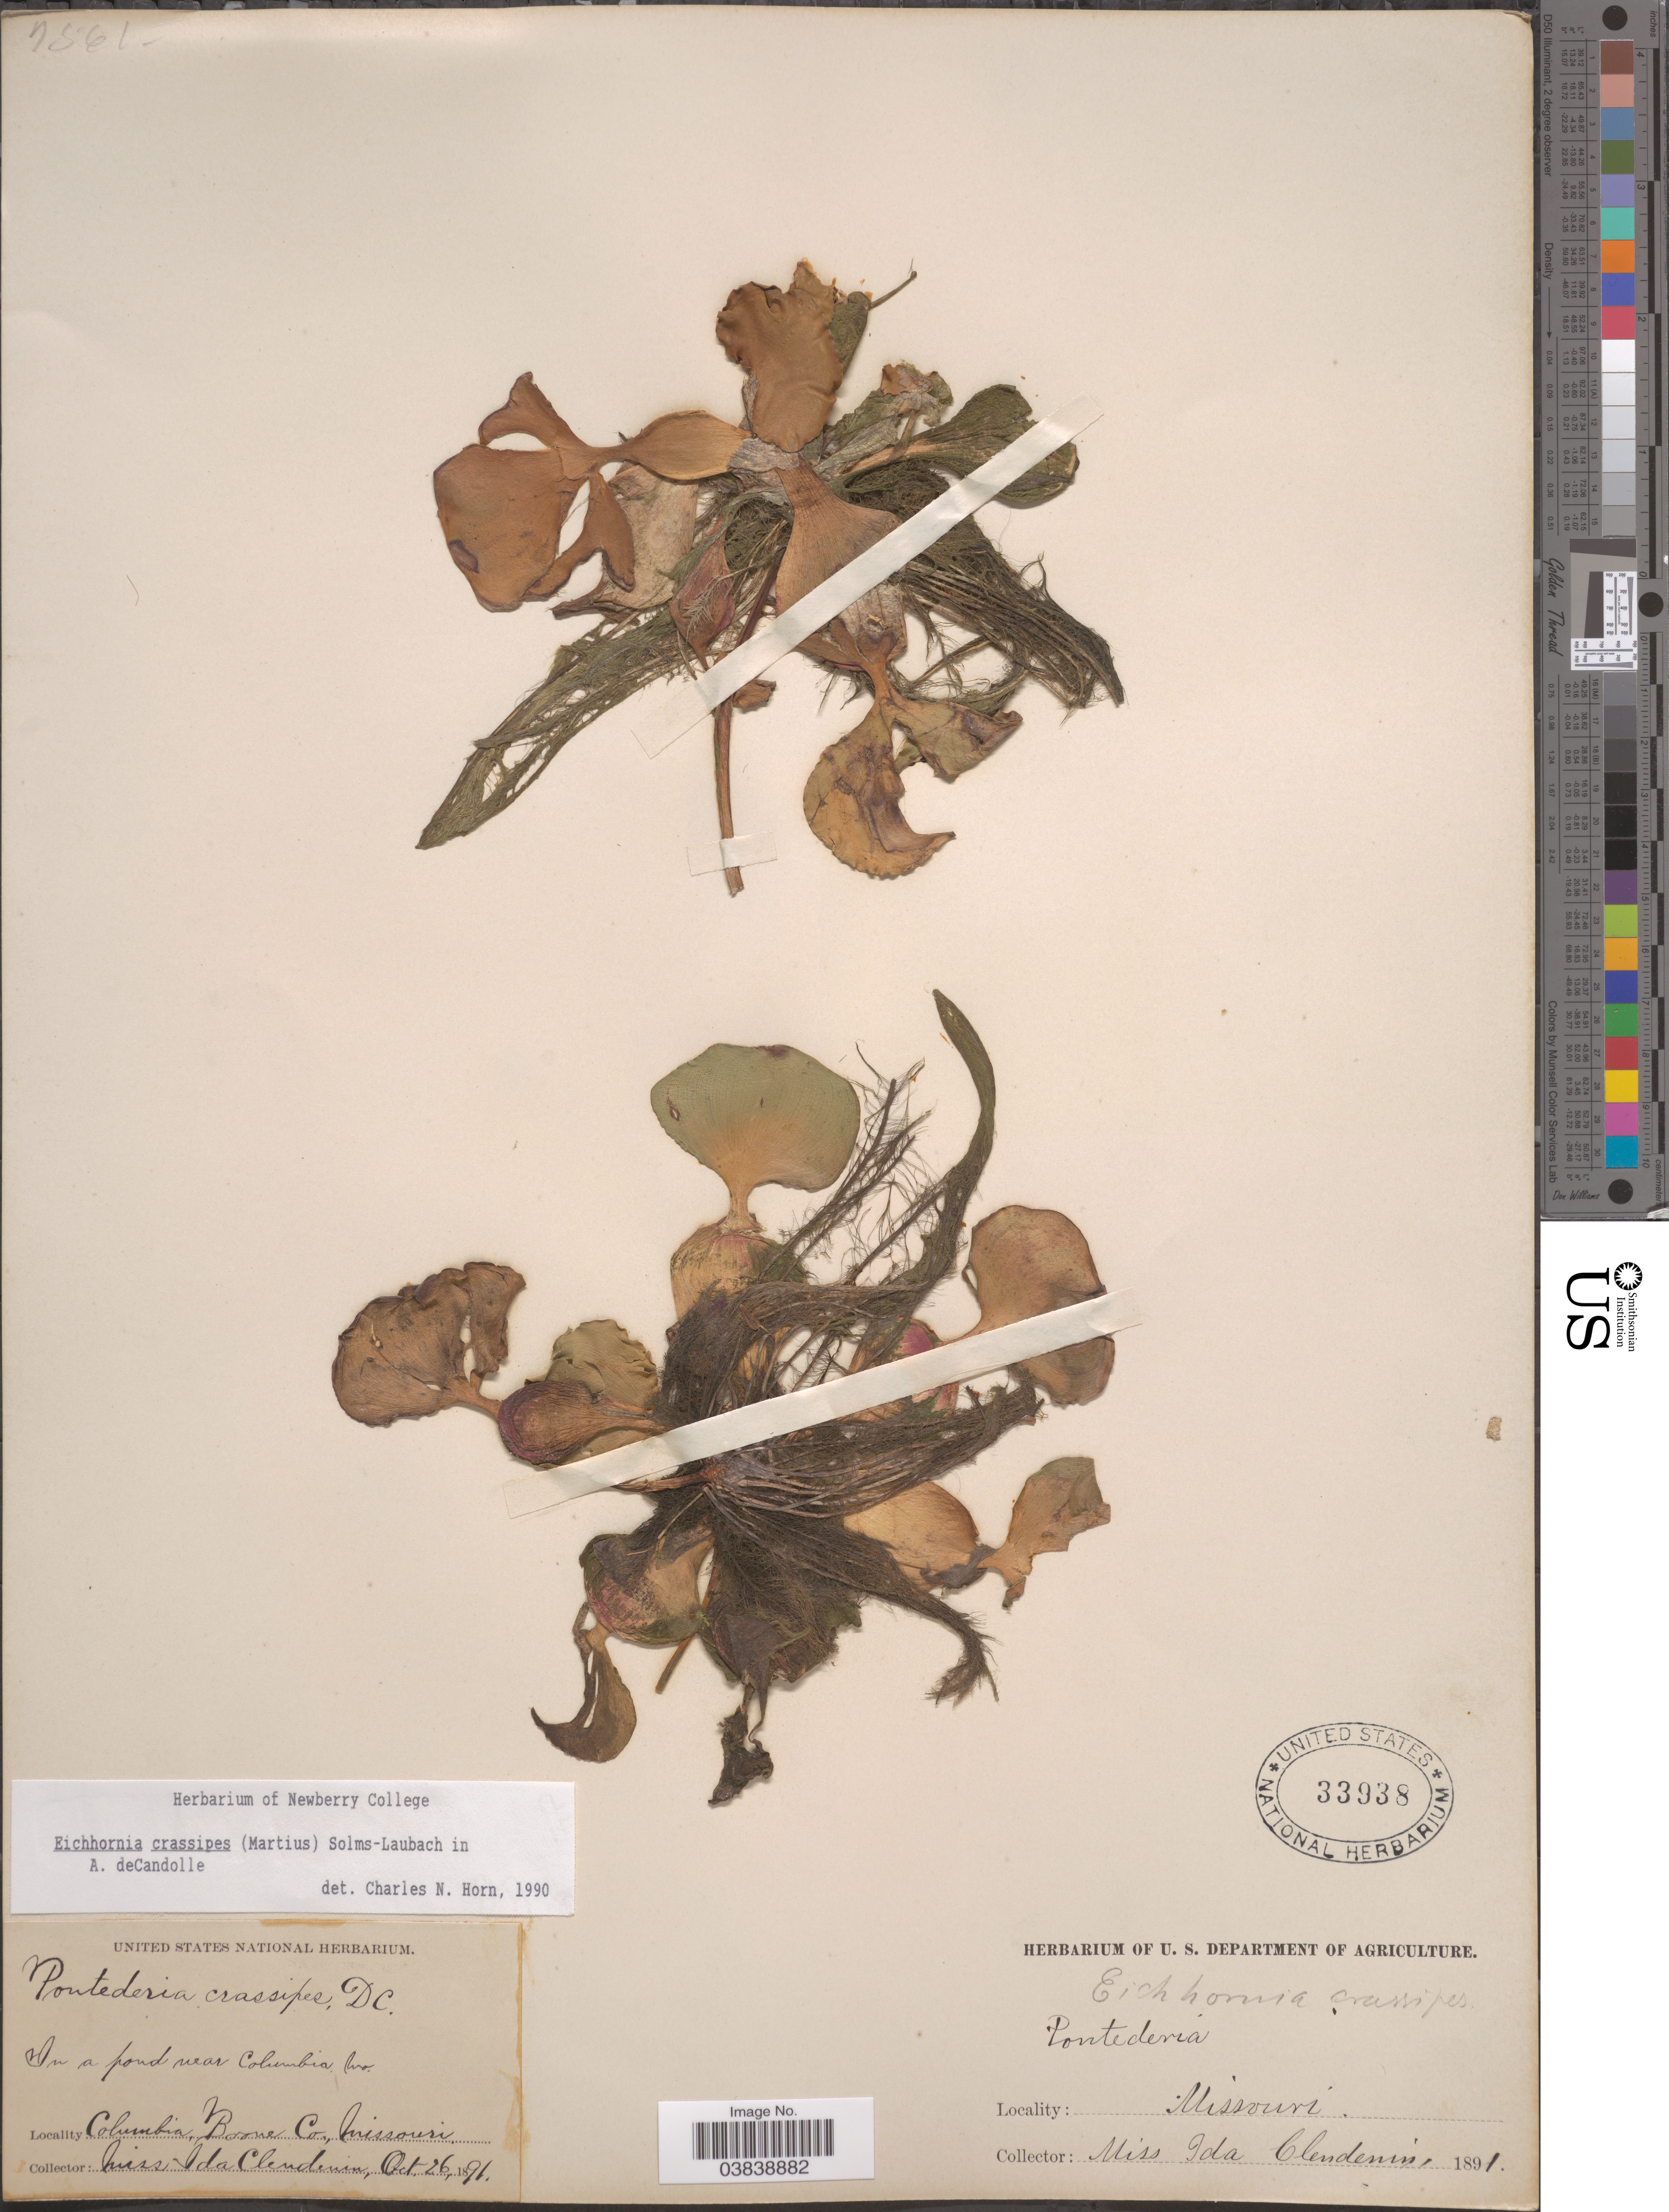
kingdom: Plantae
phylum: Tracheophyta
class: Liliopsida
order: Commelinales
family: Pontederiaceae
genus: Eichhornia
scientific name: Eichhornia crassipes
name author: (Mart.) Solms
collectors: I. Clendenin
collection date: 1891-10-26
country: United States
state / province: Missouri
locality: In a pond near Columbia. Columbia, Boone Co.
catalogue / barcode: US 33938